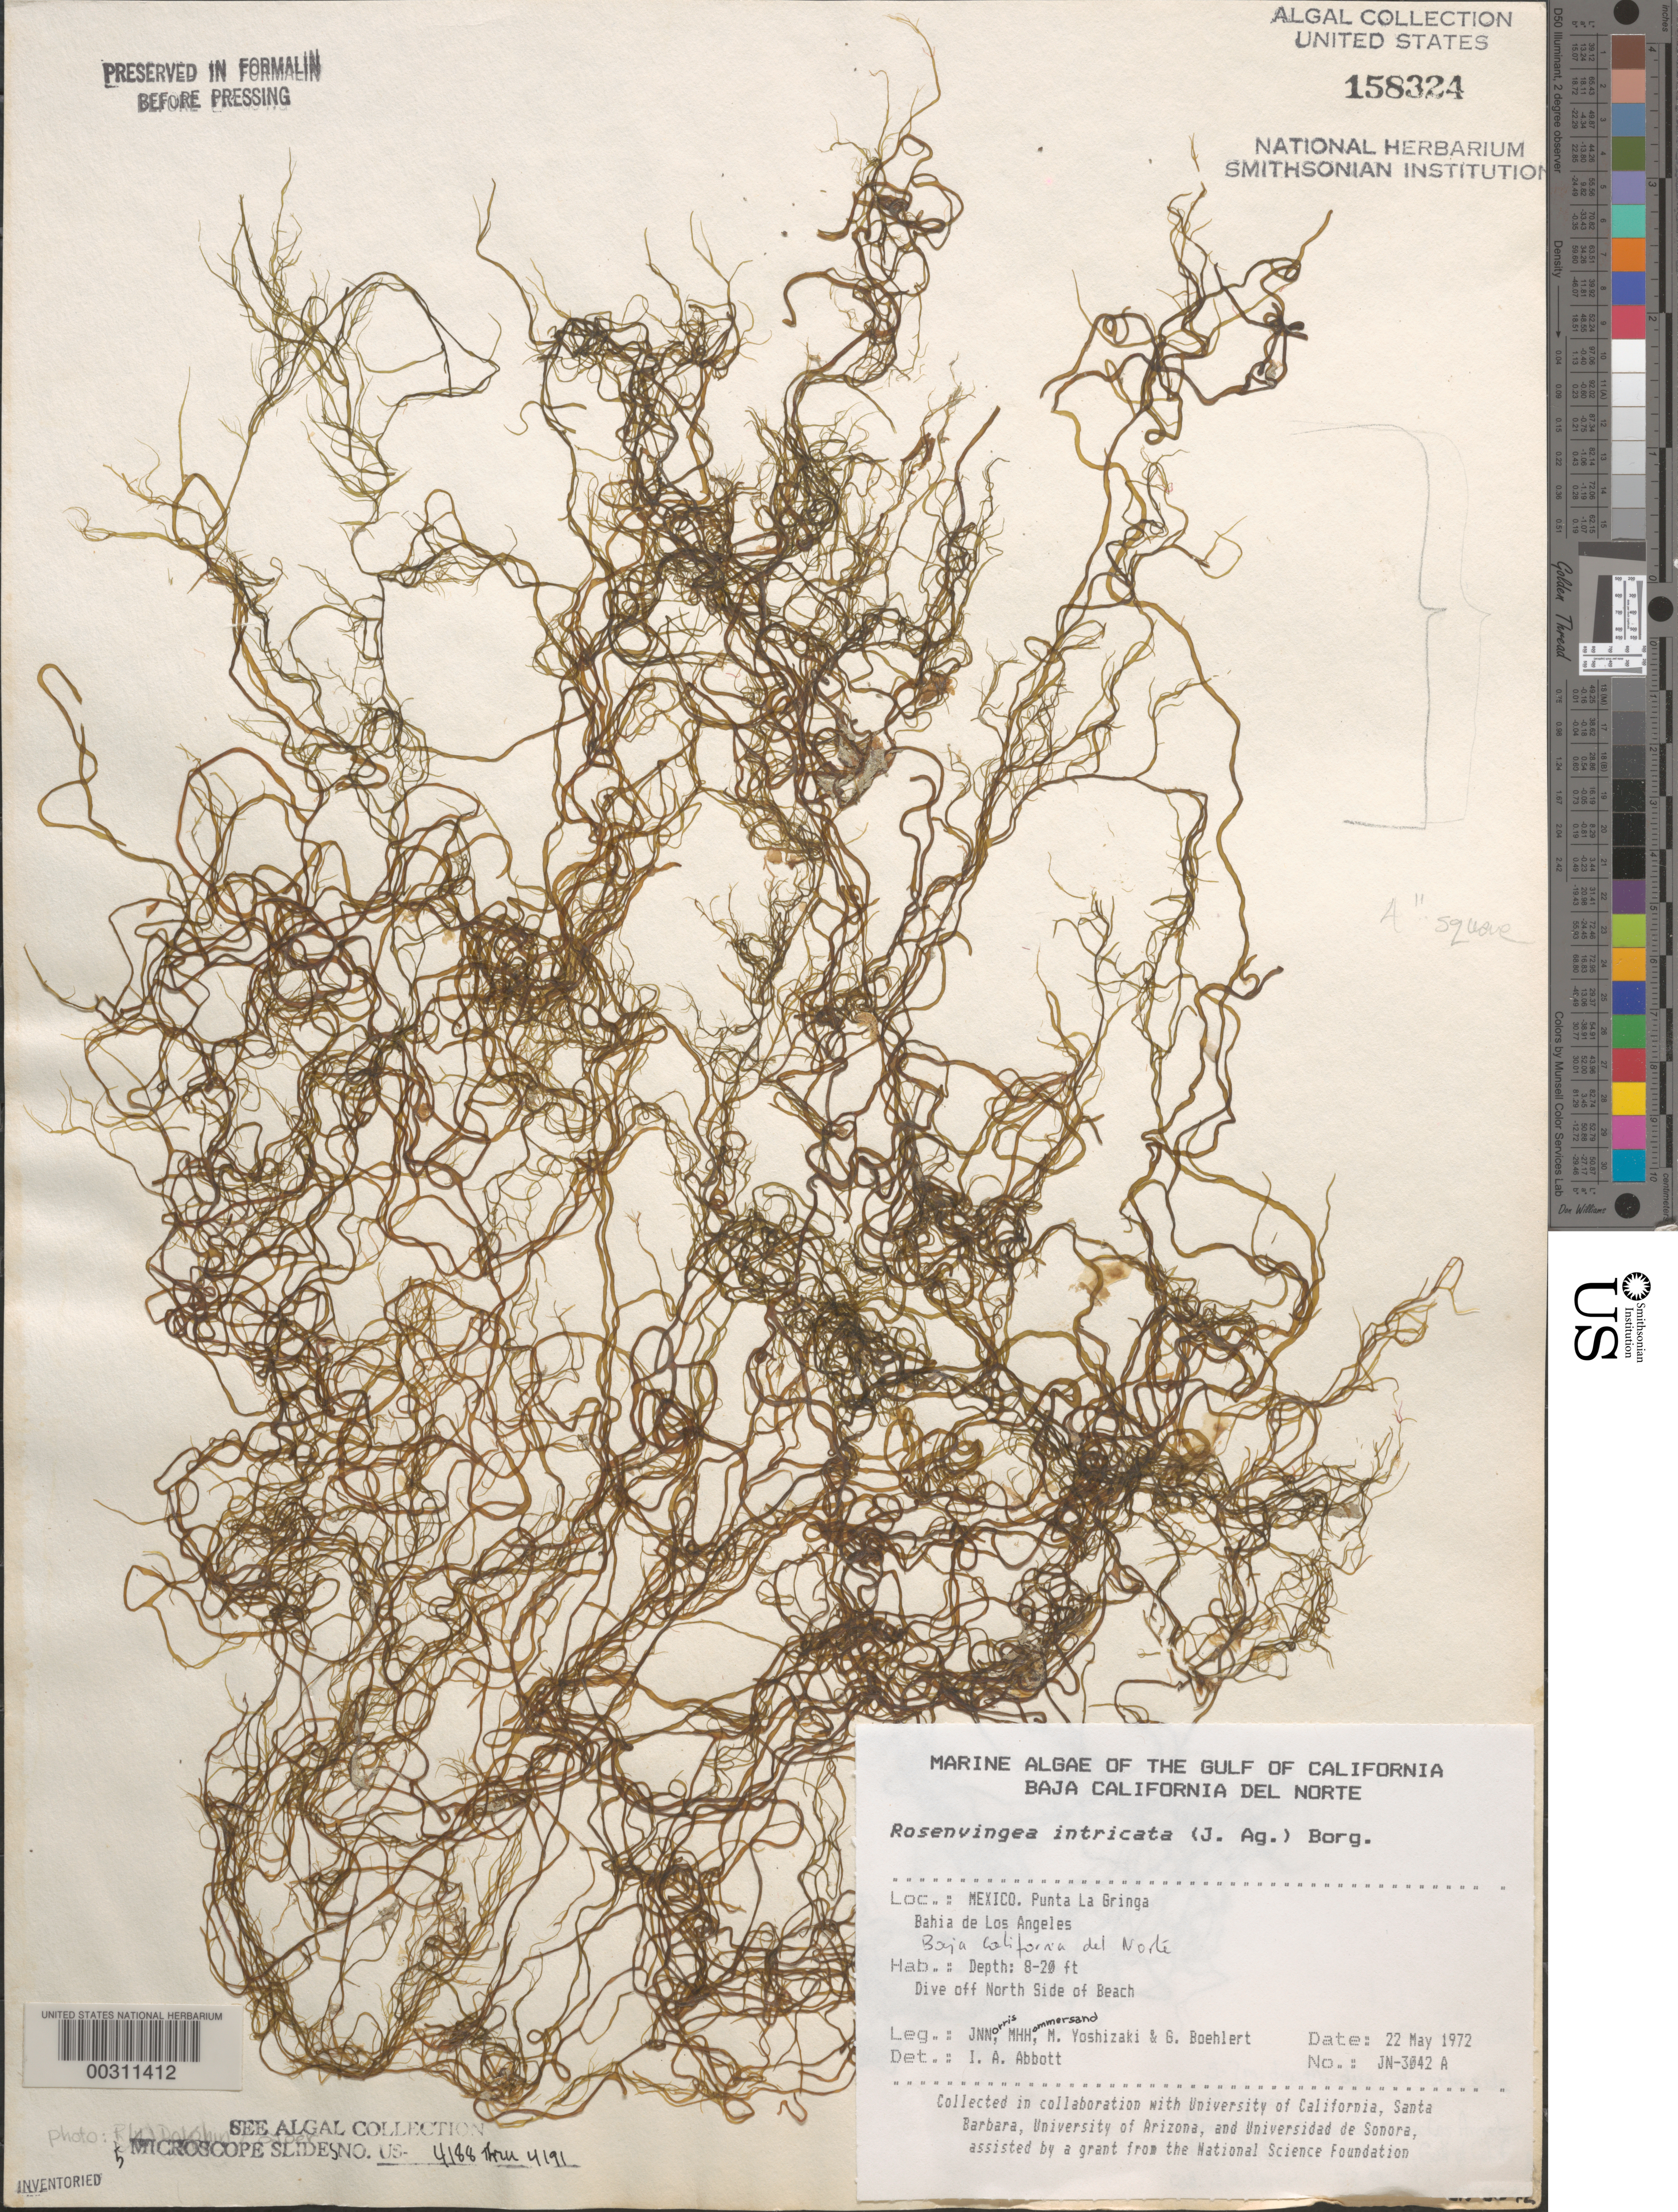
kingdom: Chromista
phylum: Ochrophyta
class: Phaeophyceae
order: Scytosiphonales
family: Scytosiphonaceae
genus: Rosenvingea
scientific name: Rosenvingea endiviifolia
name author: (Martius) M.J. Wynne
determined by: Algae name updating Project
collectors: J. N. Norris, M. H. Hommersand, M. Yoshizaki & G. Boehlert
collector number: JN-3042a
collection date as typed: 22 May 1972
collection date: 1972-05-22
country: Mexico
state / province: Baja California Norte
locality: Punta La Gringa, Bahia de los Angeles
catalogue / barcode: US 158324